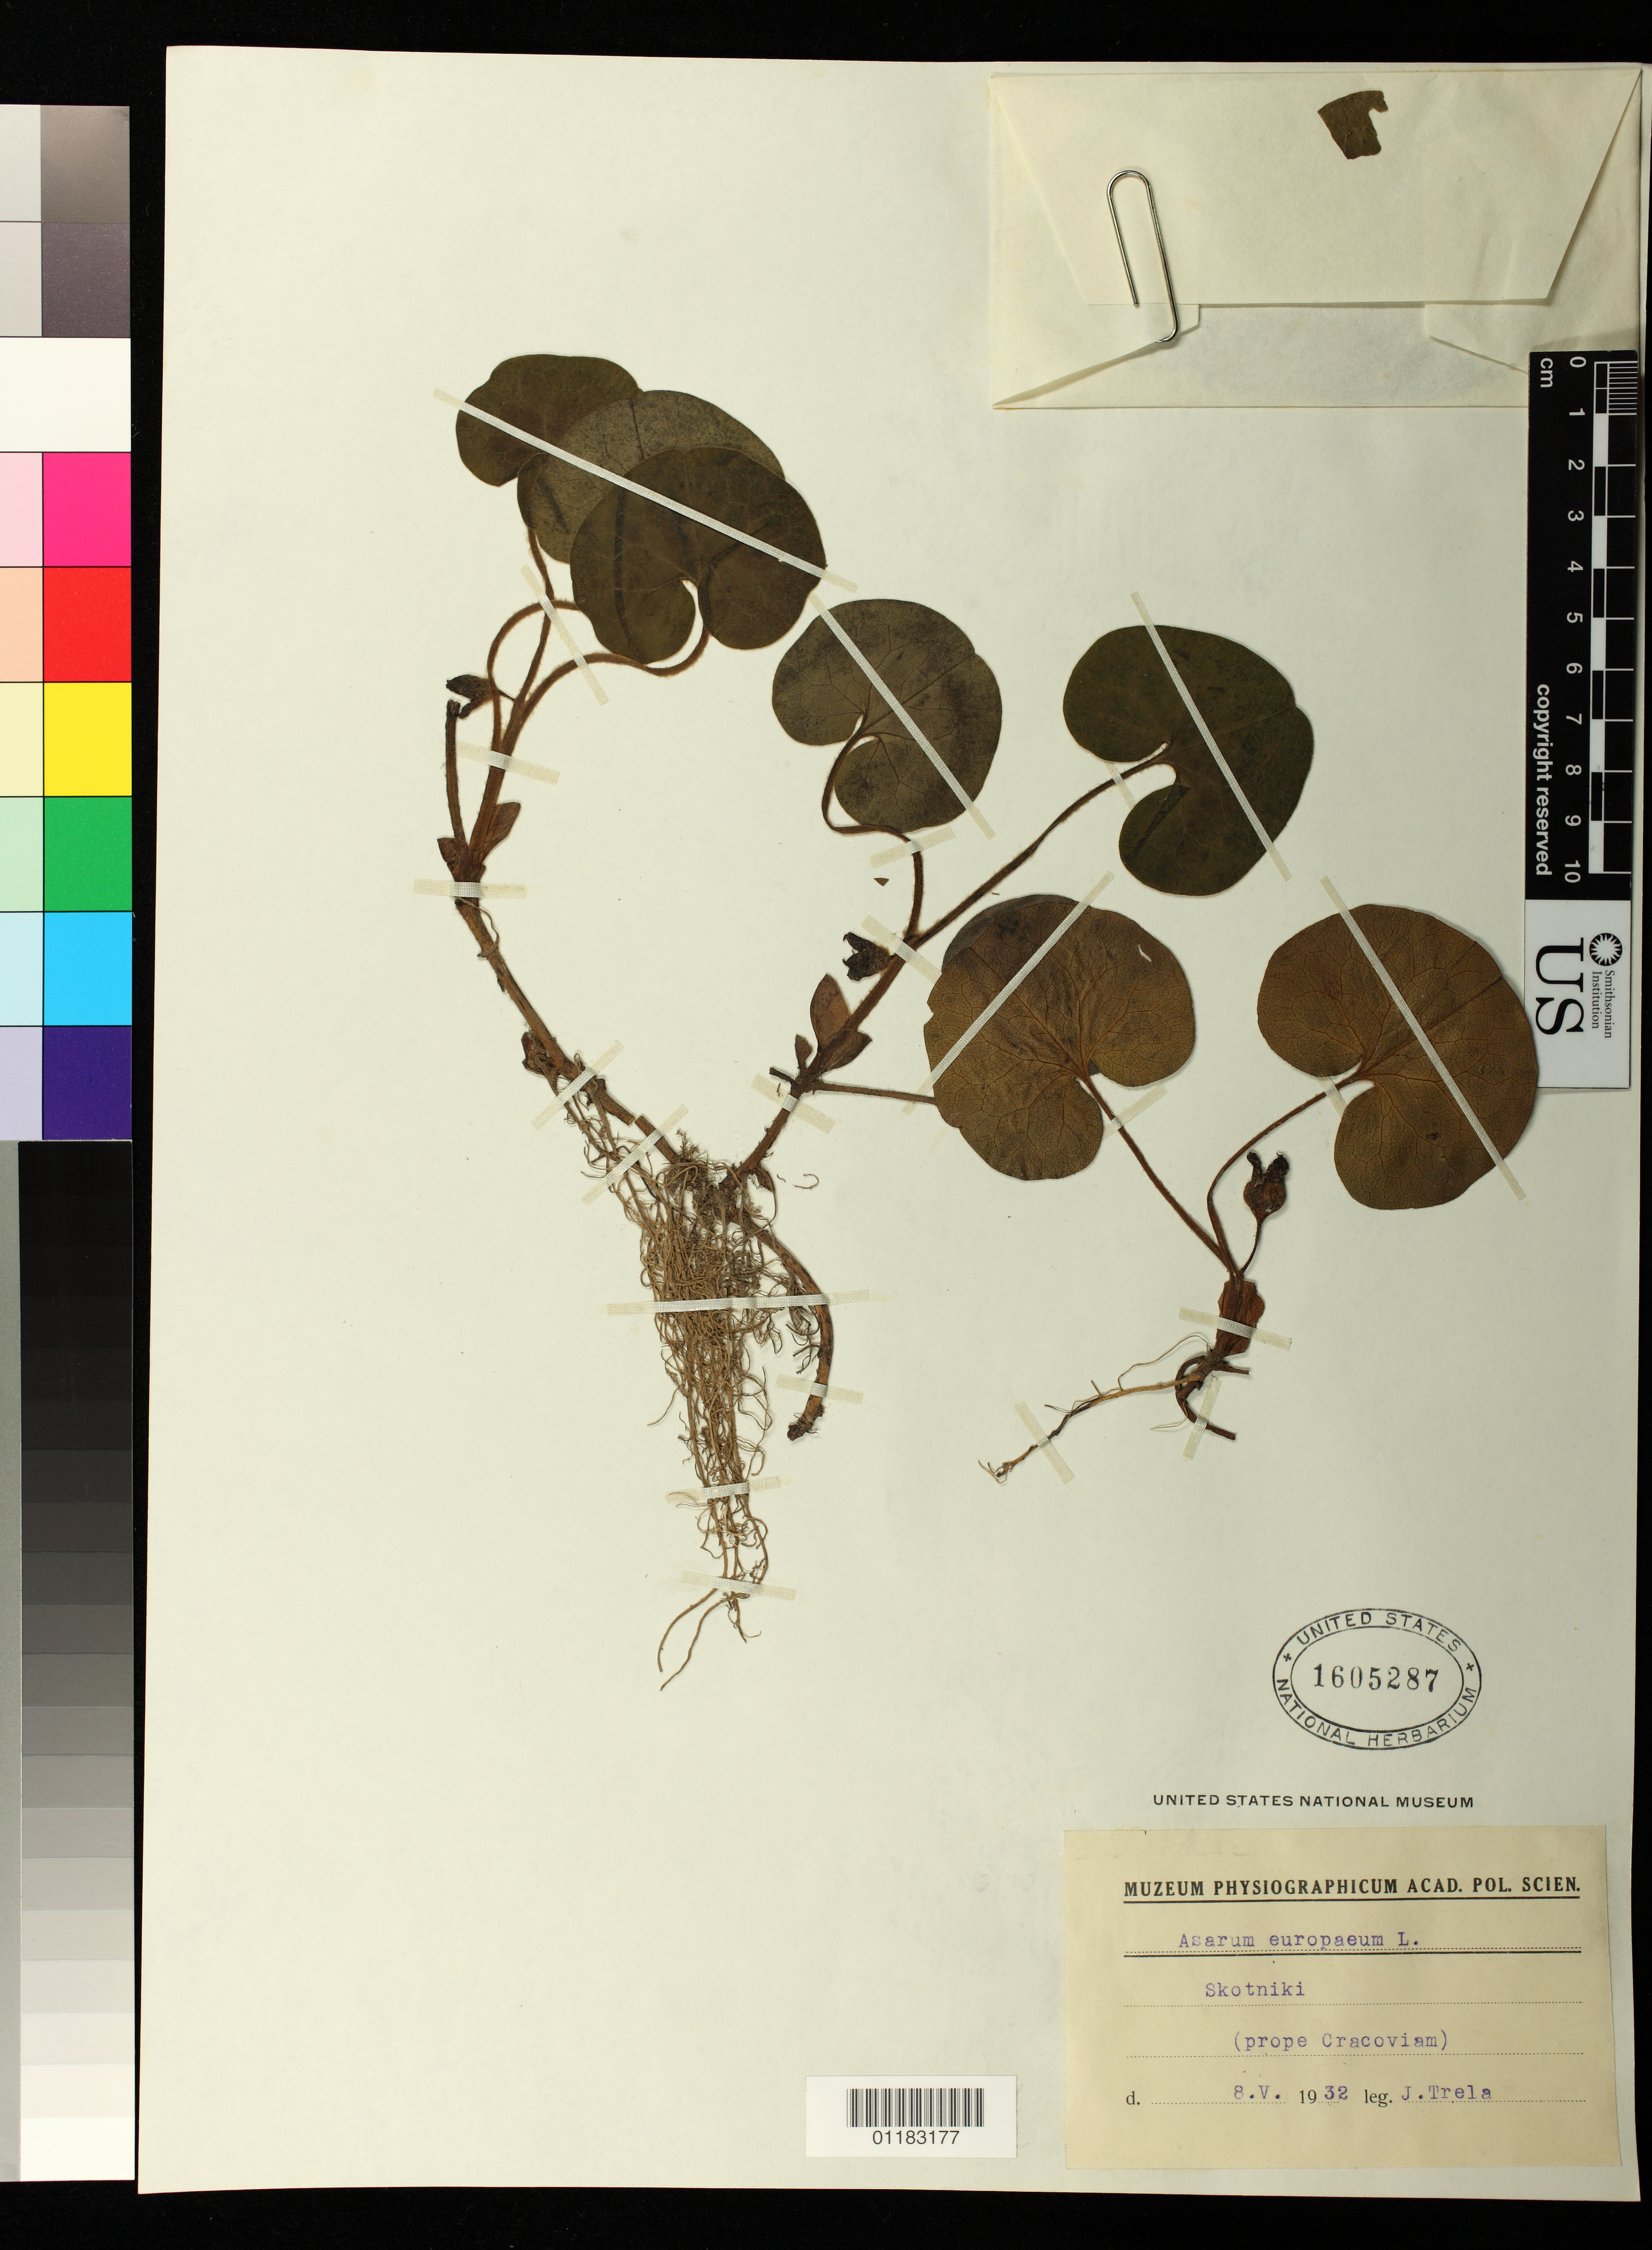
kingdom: Plantae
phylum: Tracheophyta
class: Magnoliopsida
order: Piperales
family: Aristolochiaceae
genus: Asarum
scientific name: Asarum europaeum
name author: L.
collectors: J. Trela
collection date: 1932-05-08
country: Poland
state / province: Lodzkie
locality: Skotniki, near Krakow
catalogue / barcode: US 1605287